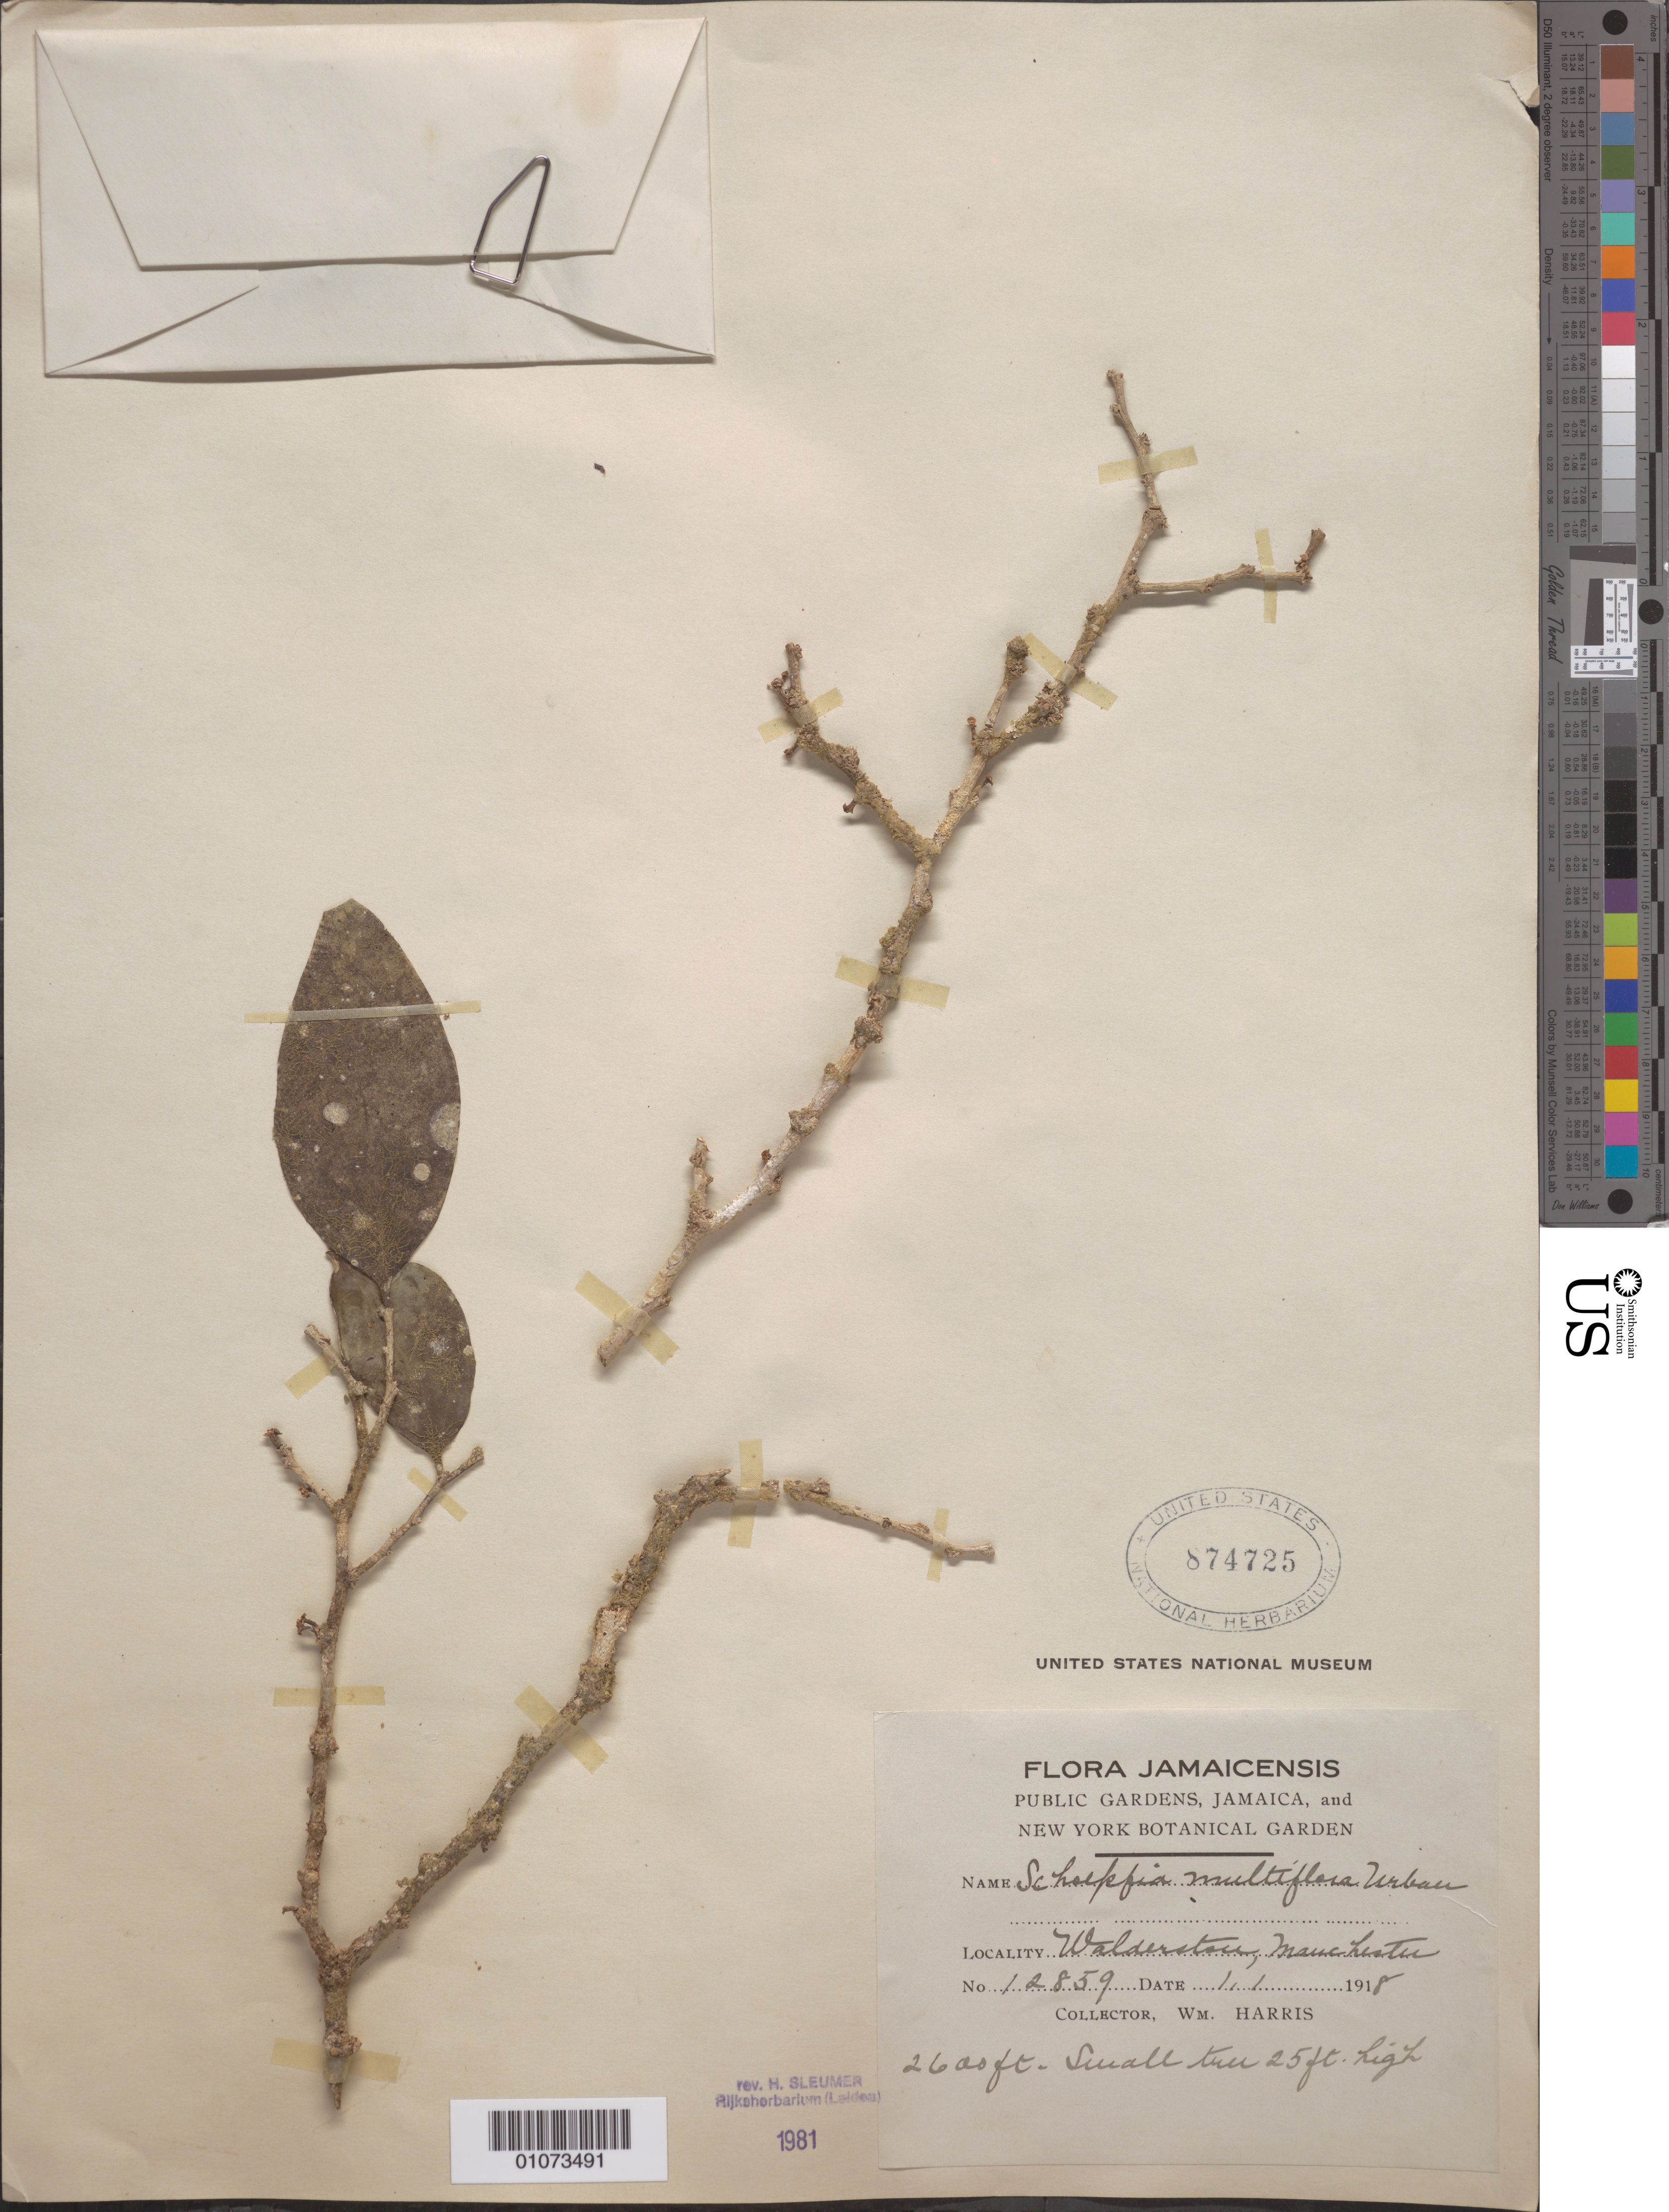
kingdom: Plantae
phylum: Tracheophyta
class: Magnoliopsida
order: Santalales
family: Schoepfiaceae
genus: Schoepfia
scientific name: Schoepfia multiflora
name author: Urb.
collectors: W. Harris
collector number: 12859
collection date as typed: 01 Jan 1918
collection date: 1918-01-01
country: Jamaica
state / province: Manchester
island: Jamaica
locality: Walderstan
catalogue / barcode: US 874725